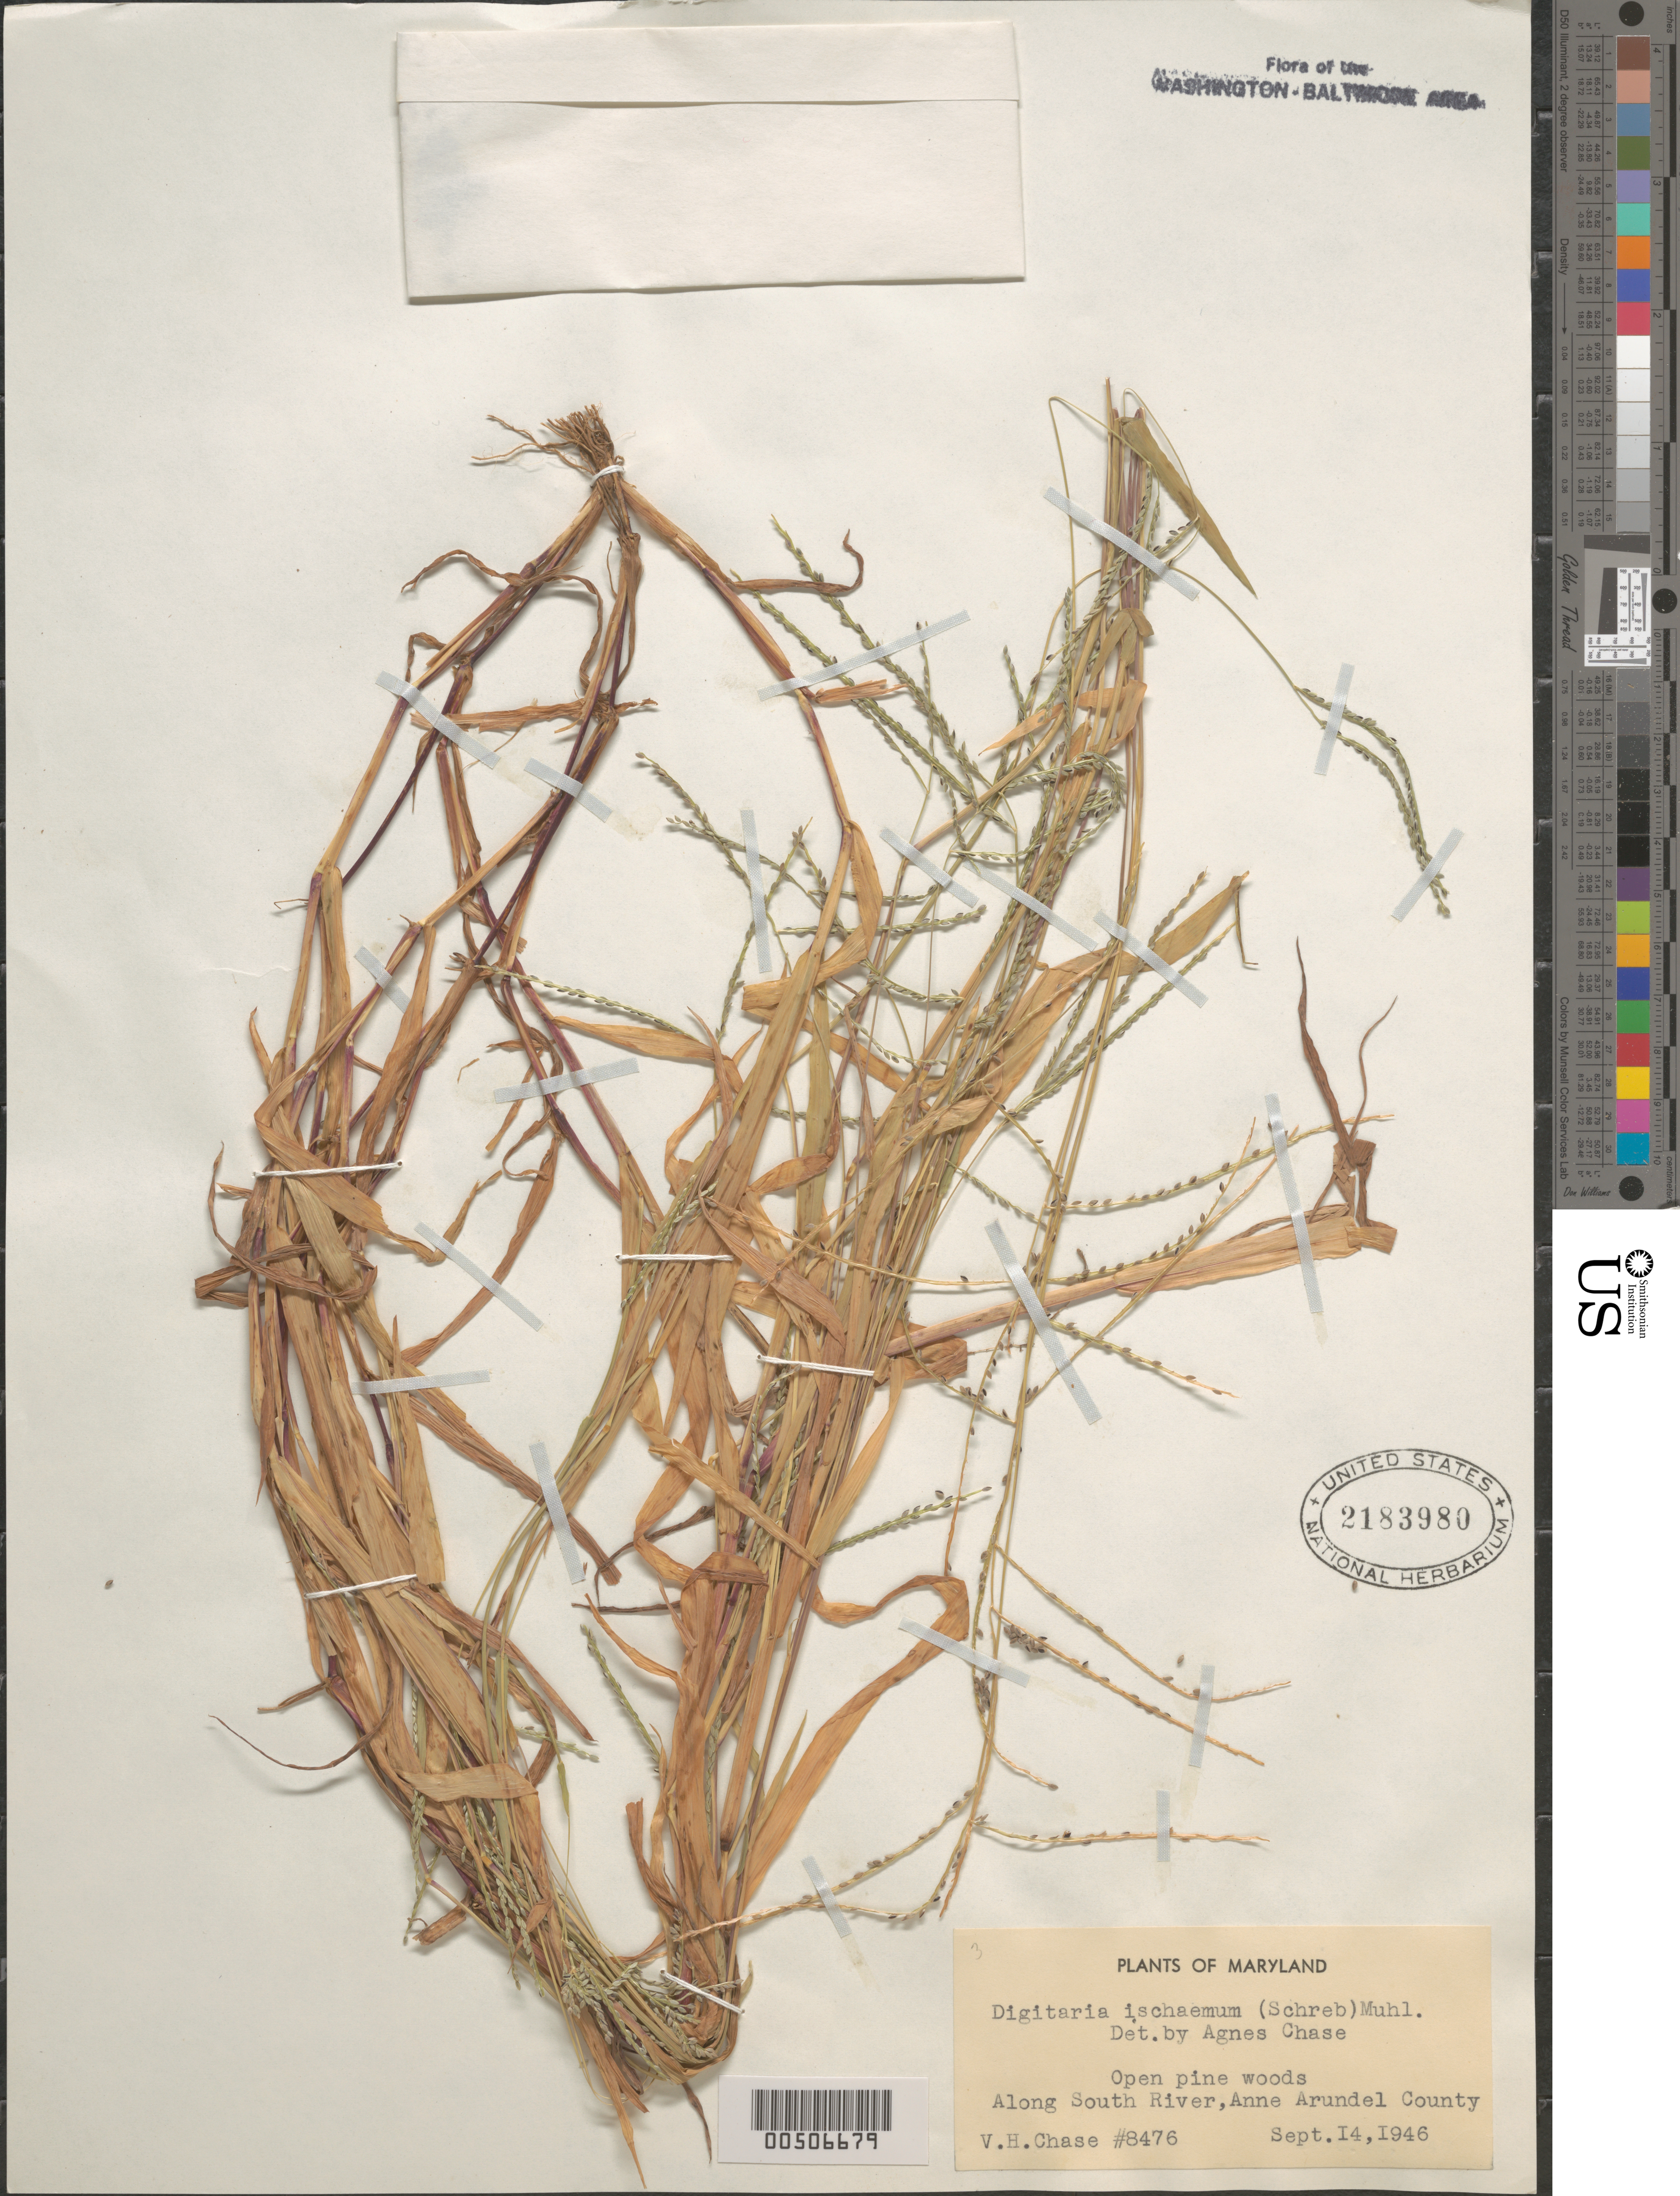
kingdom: Plantae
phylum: Tracheophyta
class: Liliopsida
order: Poales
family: Poaceae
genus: Digitaria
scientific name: Digitaria ischaemum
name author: (Schreber) Schreber ex Muhl.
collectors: V. H. Chase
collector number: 8476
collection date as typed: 14 Sep 1946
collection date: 1946-09-14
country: United States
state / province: Maryland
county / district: Anne Arundel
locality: Along South River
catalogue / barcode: US 2183980